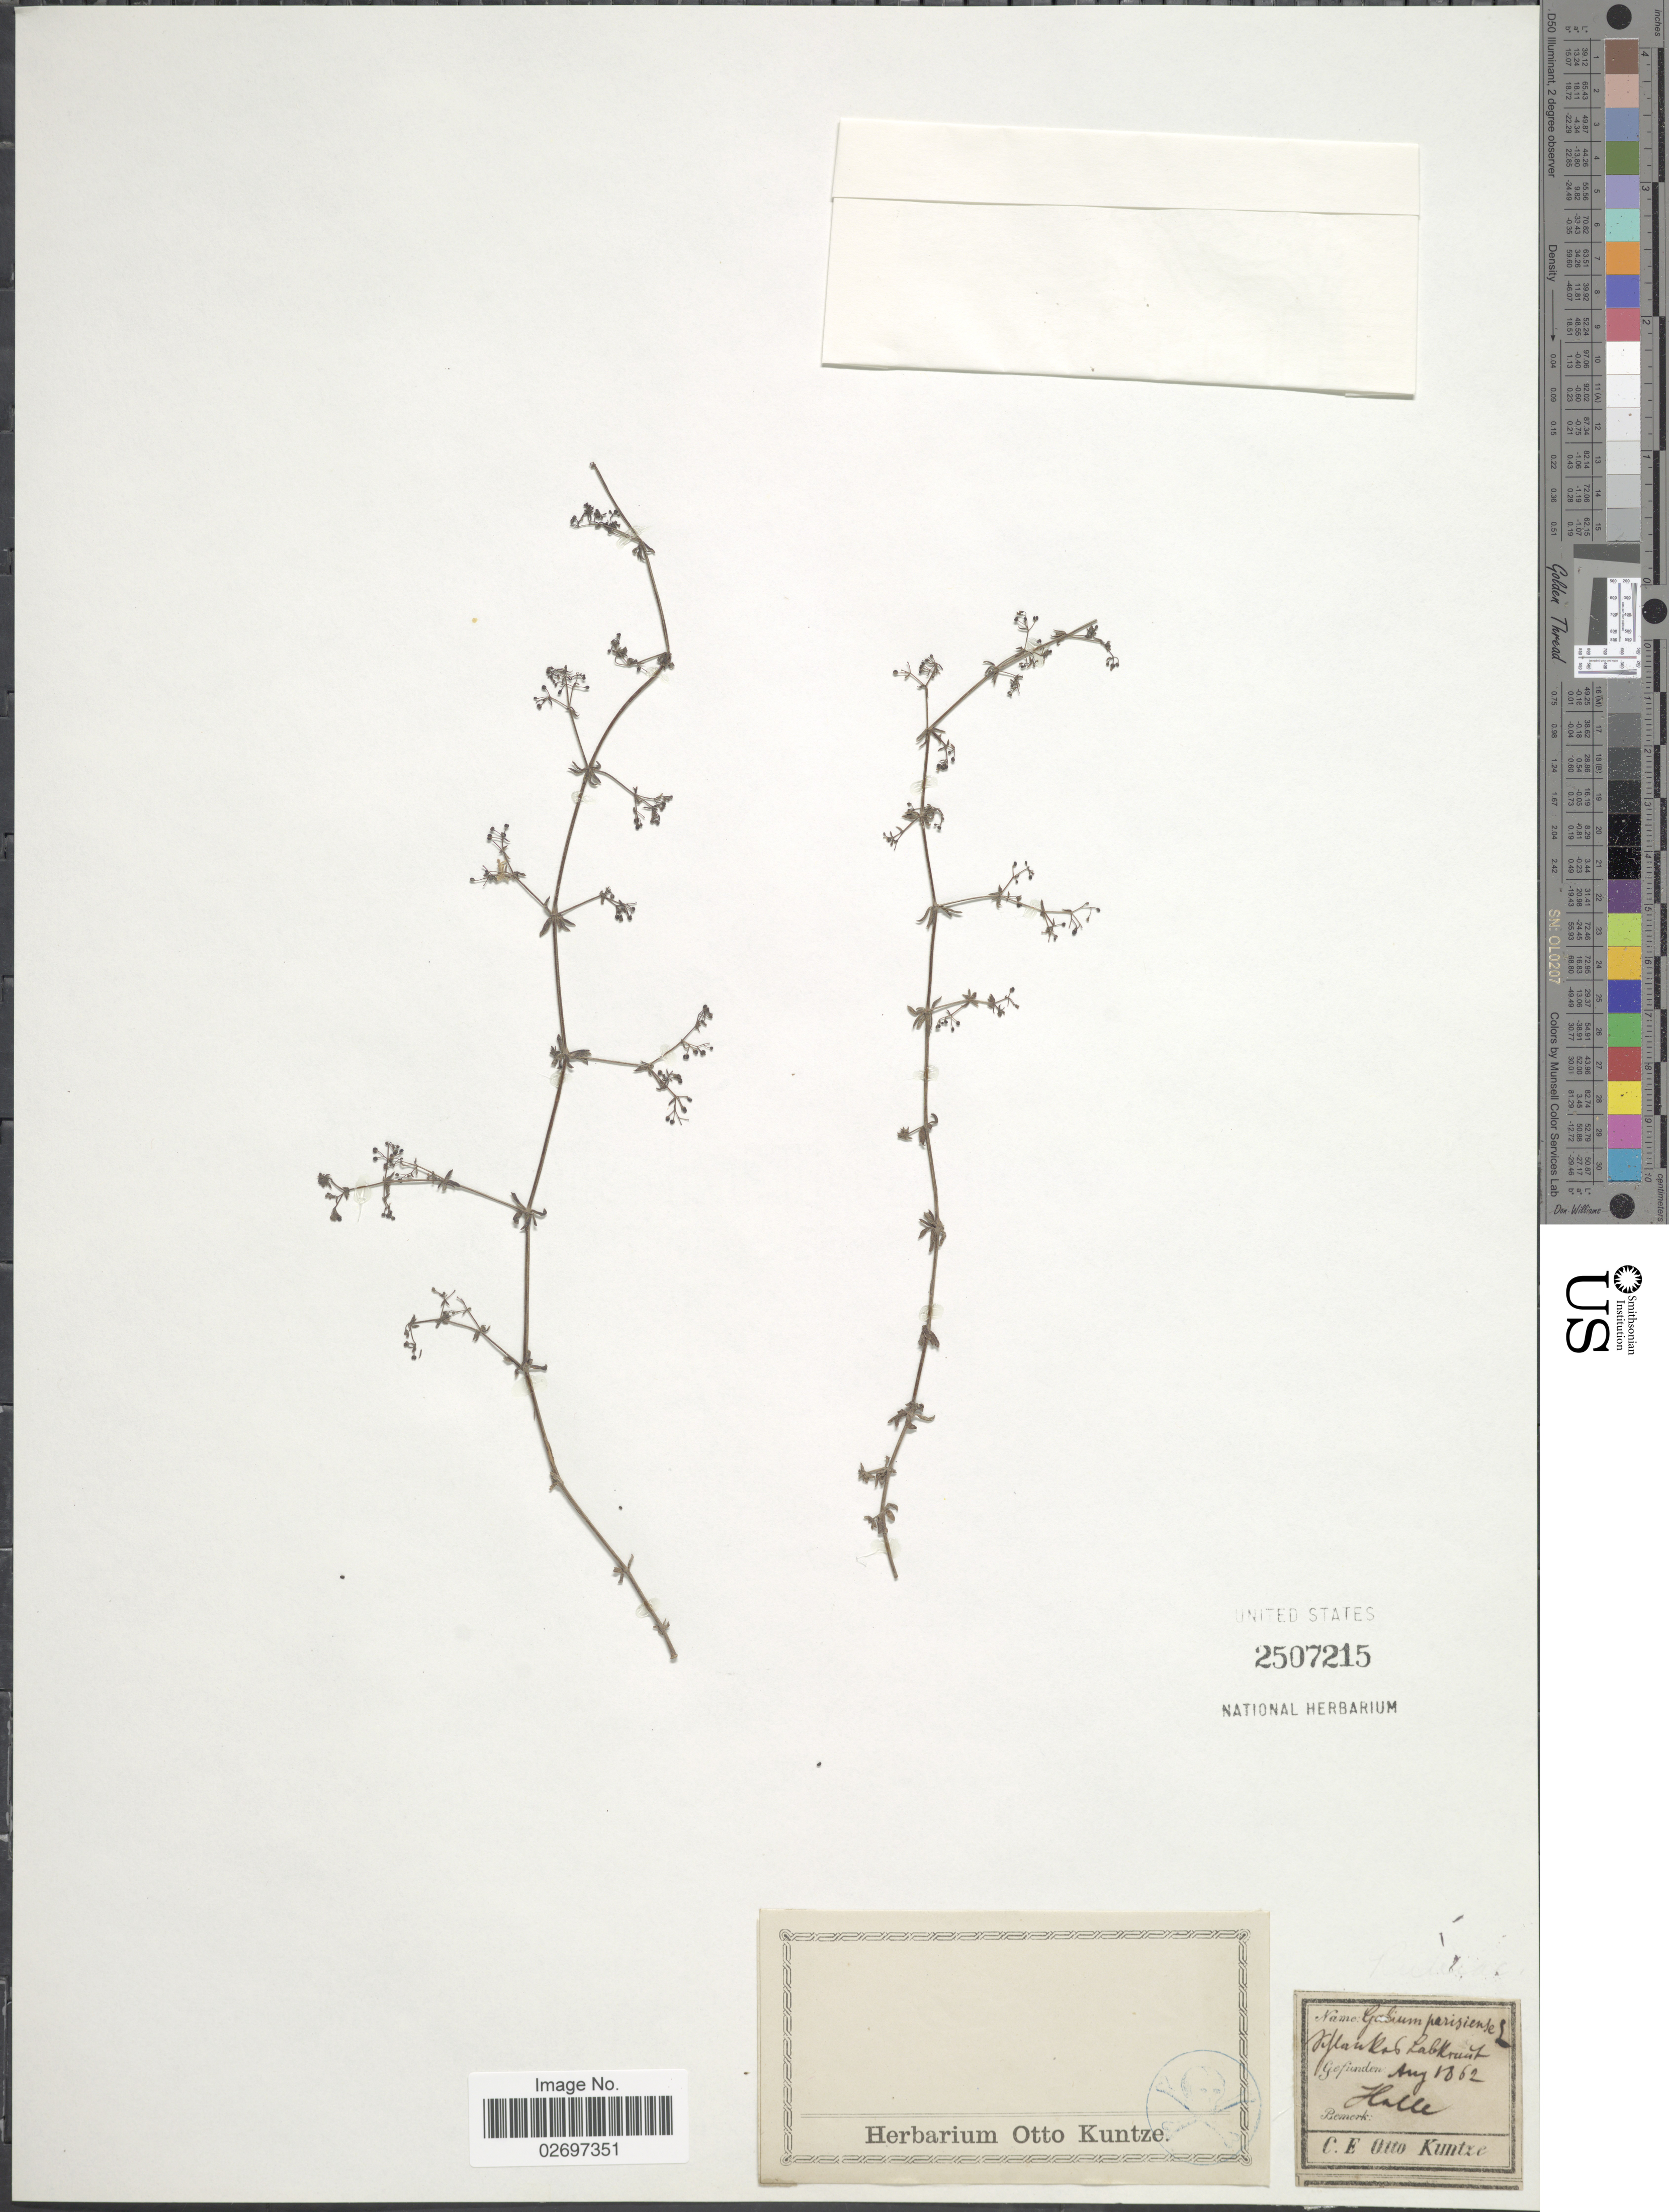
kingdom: Plantae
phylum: Tracheophyta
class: Magnoliopsida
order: Gentianales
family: Rubiaceae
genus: Galium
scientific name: Galium parisiense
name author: L.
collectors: -. Halle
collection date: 1862-08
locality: Tiflankab Labkruist [interpreted]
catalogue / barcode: US 2507215